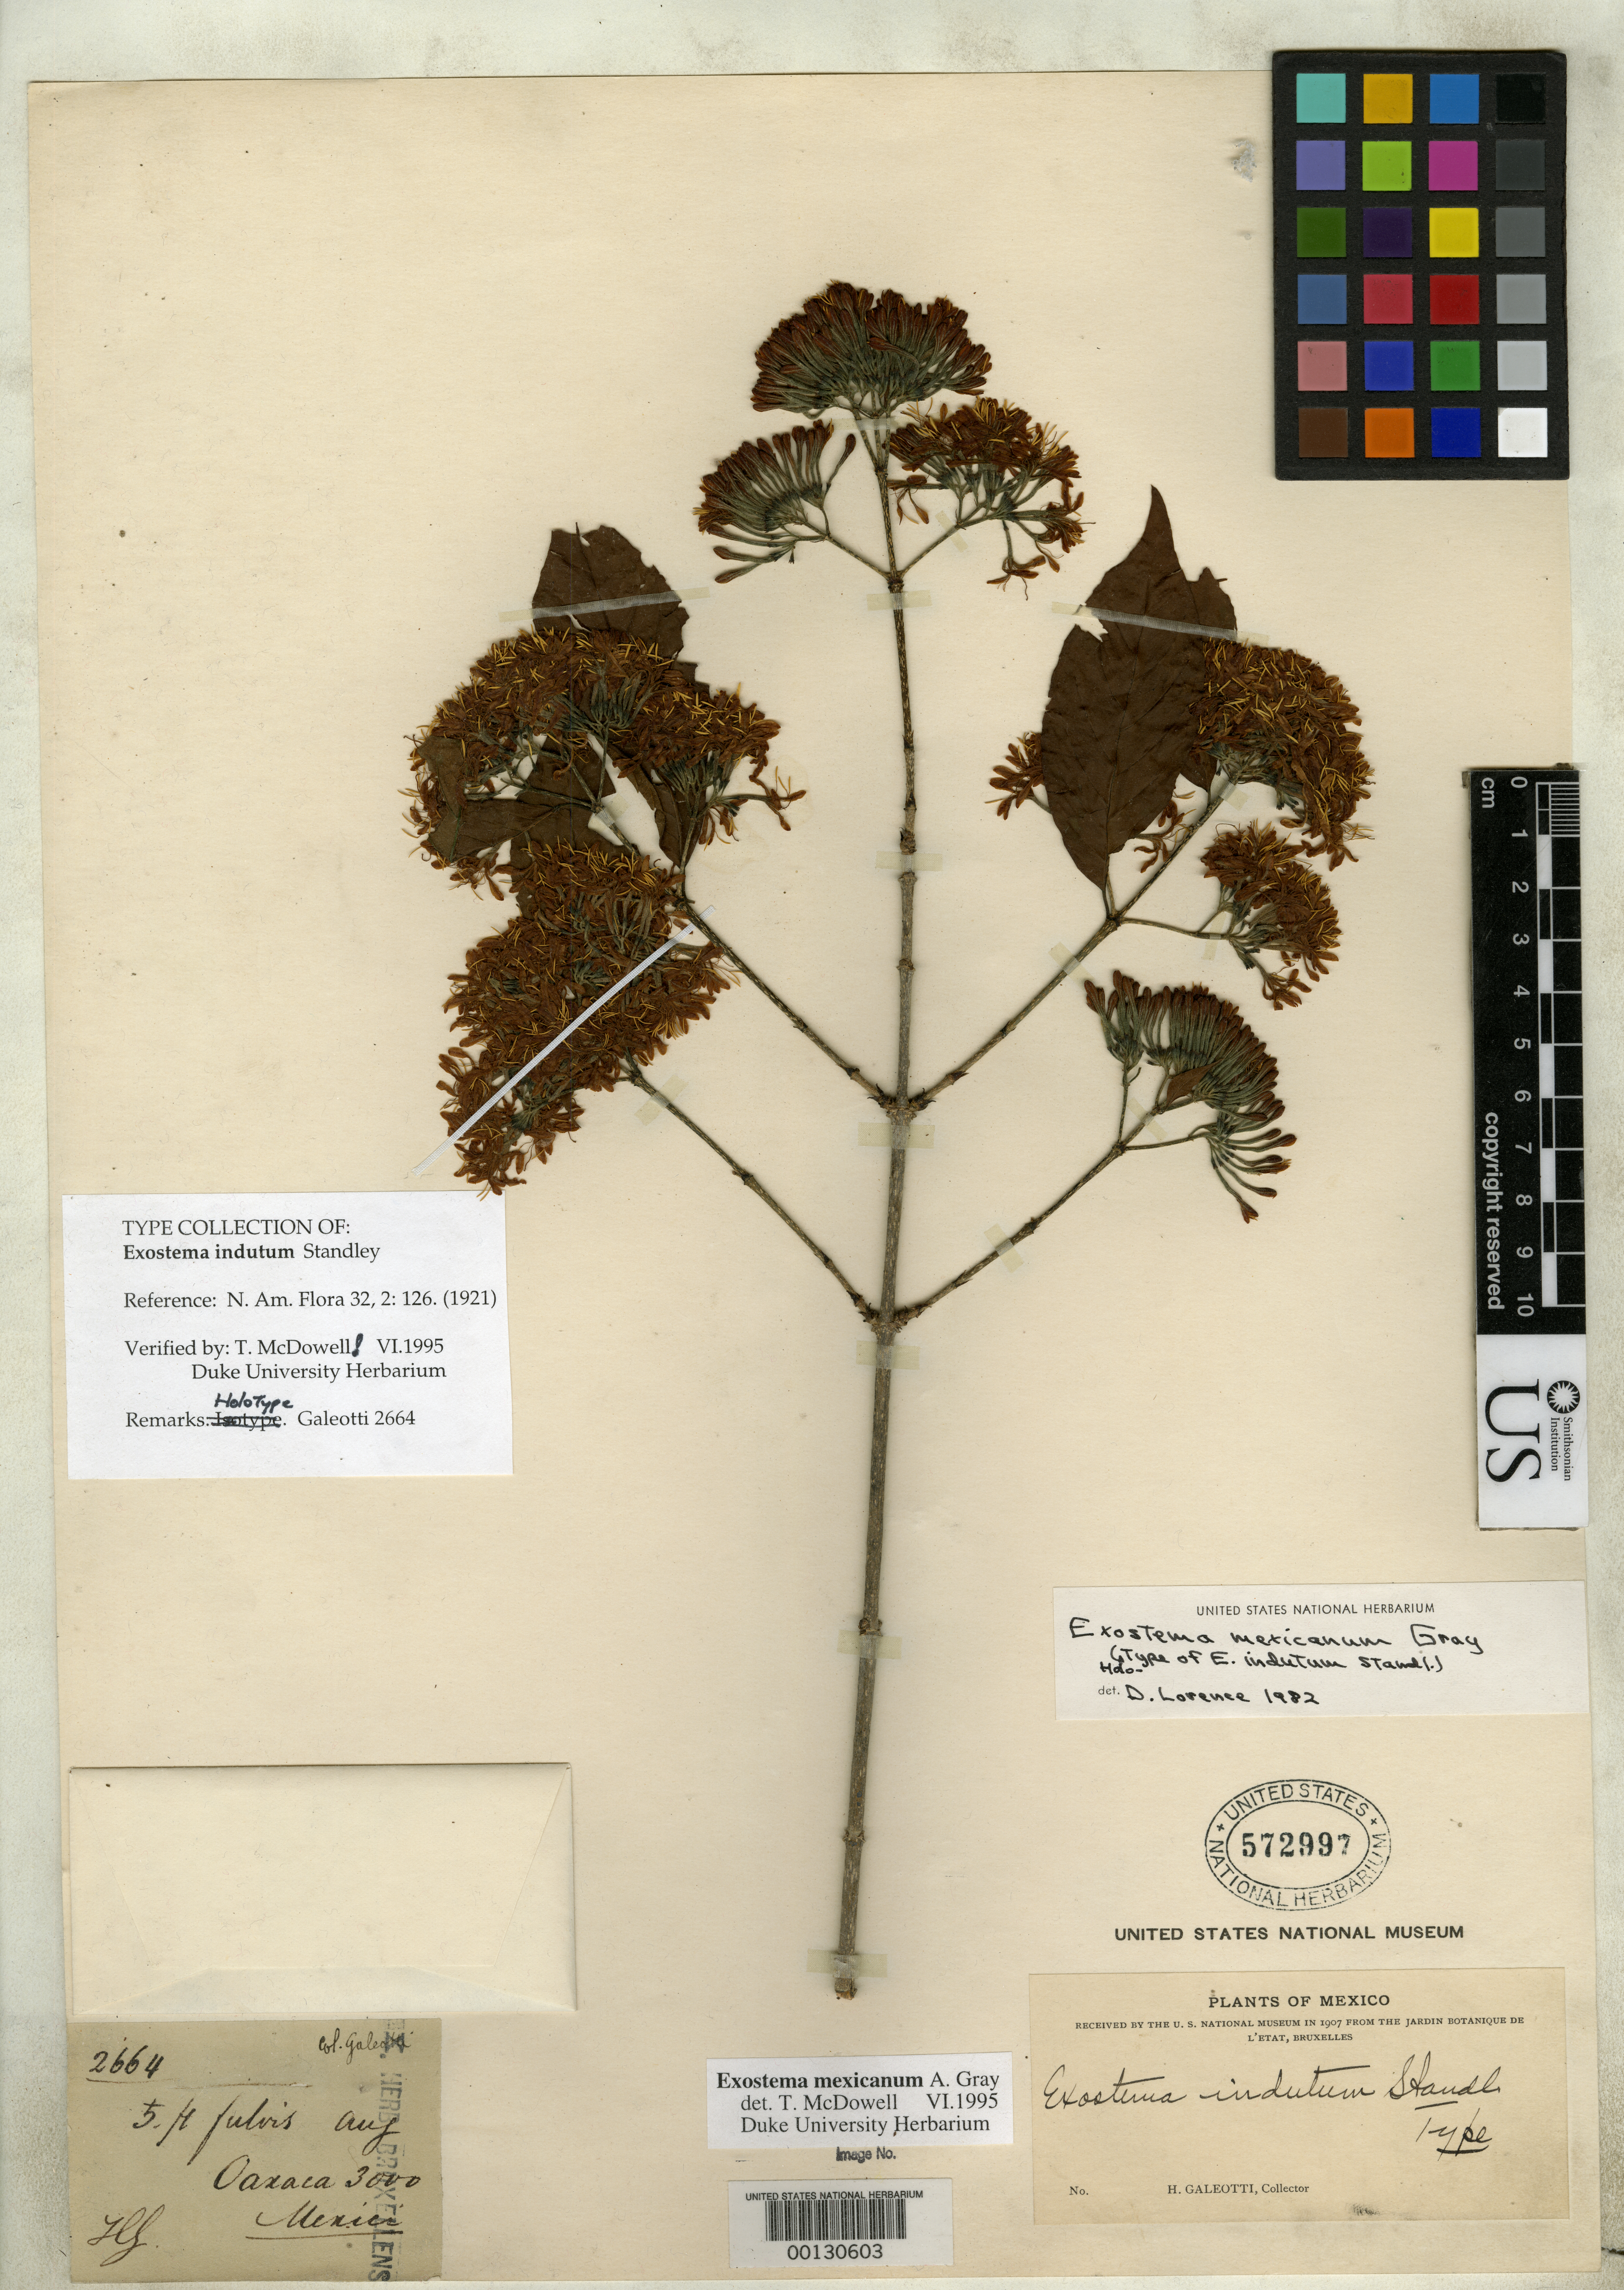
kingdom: Plantae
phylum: Tracheophyta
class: Magnoliopsida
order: Gentianales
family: Rubiaceae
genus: Exostema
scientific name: Exostema indutum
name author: Standl.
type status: Holotype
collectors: H. G. Galeotti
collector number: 2664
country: Mexico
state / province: Oaxaca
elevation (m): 914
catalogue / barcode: US 572997